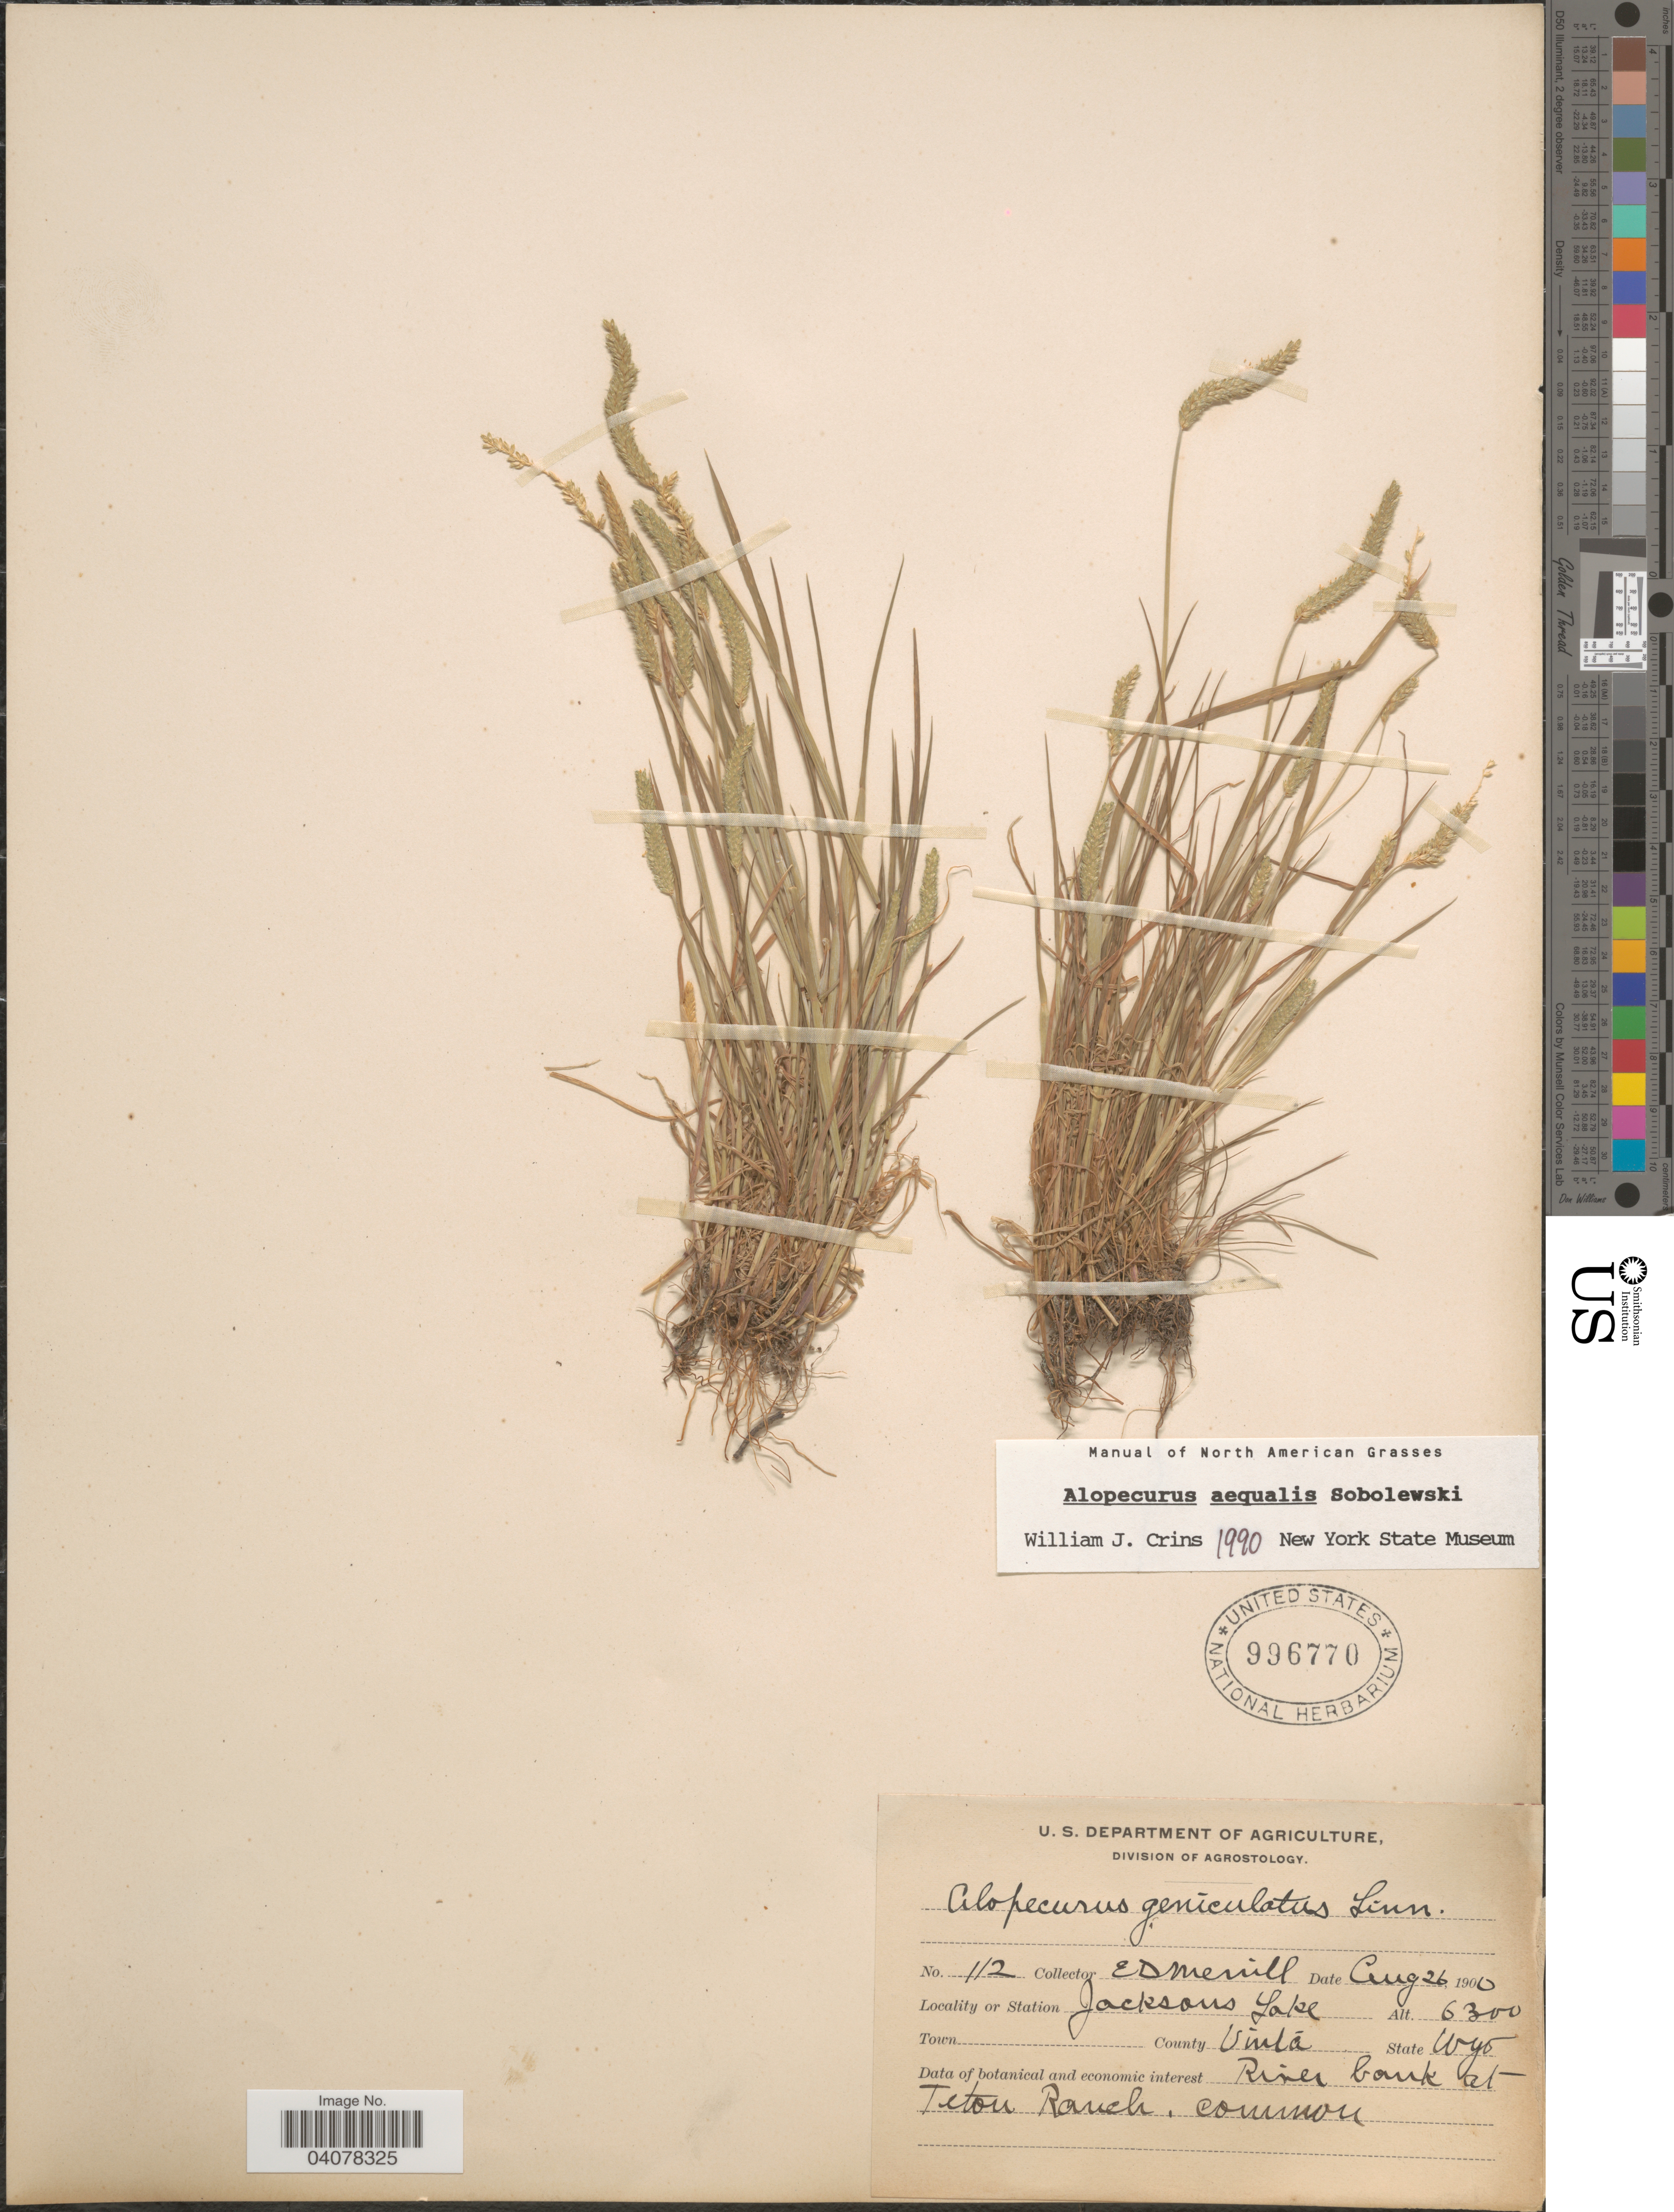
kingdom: Plantae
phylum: Tracheophyta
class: Liliopsida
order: Poales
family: Poaceae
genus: Alopecurus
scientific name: Alopecurus aequalis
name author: Sobol.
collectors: E. D. Merrill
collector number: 112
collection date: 1900-08-26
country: United States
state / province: Wyoming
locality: Jackson Lake. County Uinta. River bank at Teton Ranch.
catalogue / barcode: US 996770